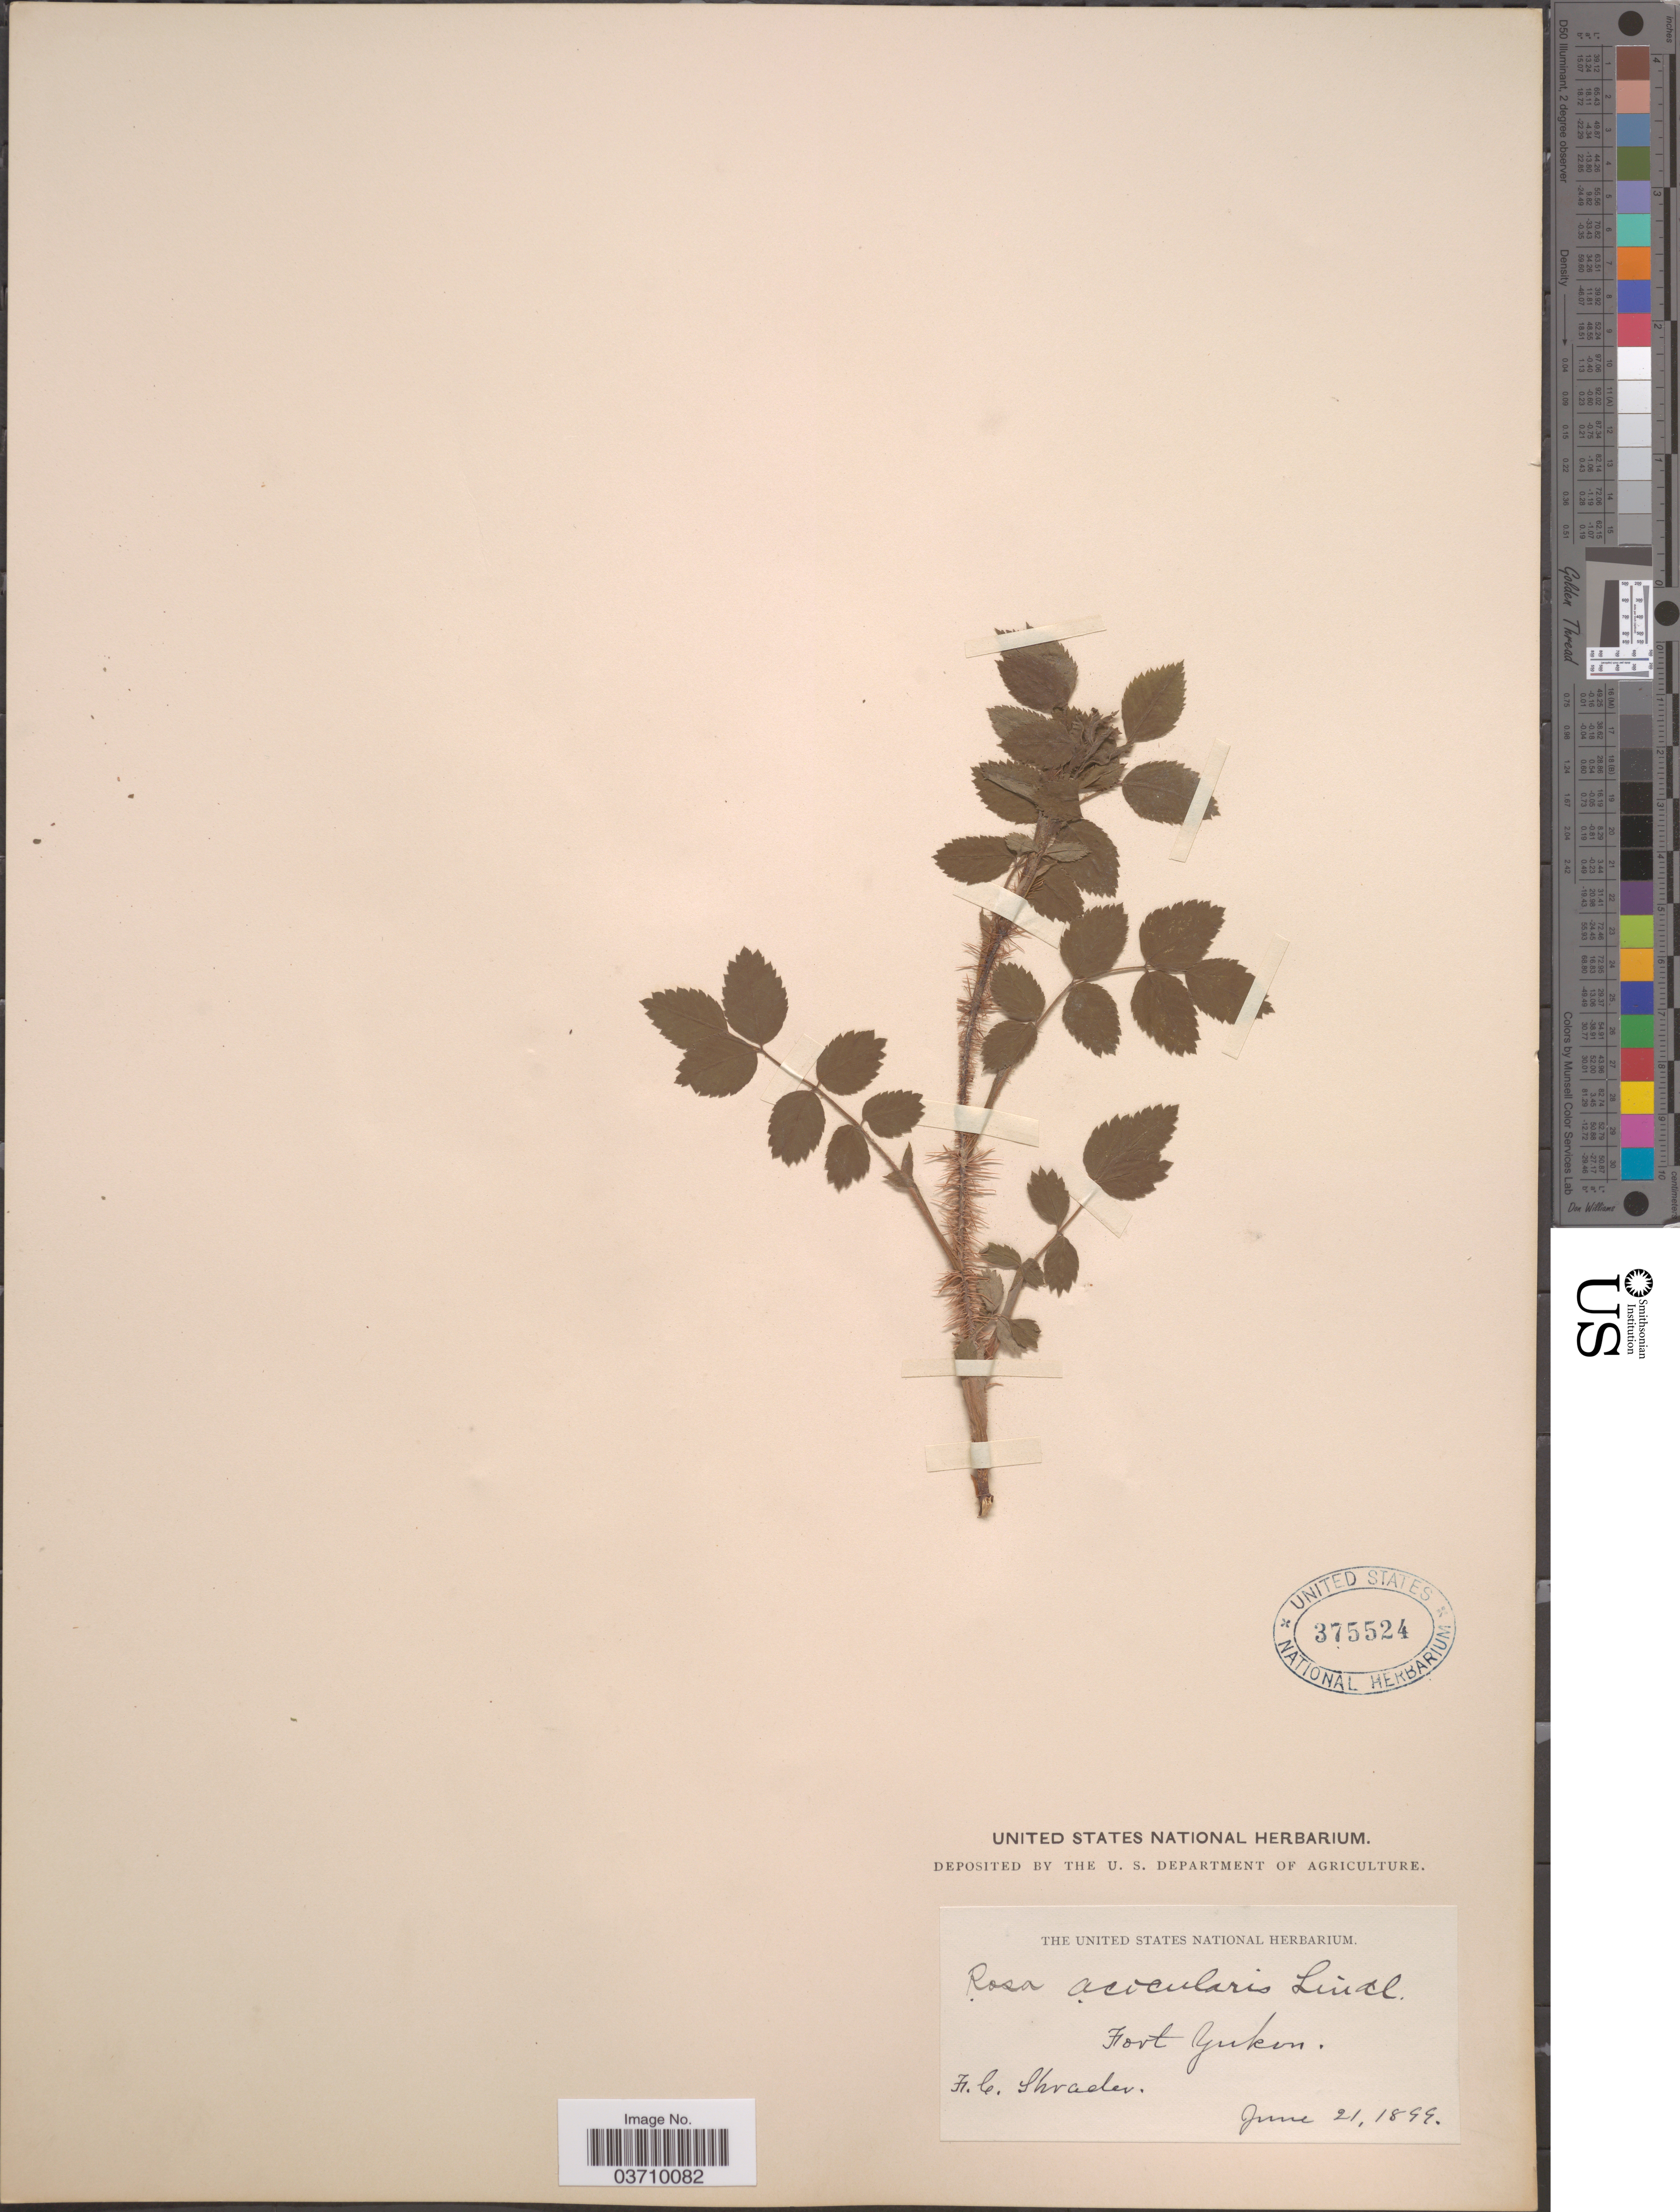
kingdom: Plantae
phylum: Tracheophyta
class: Magnoliopsida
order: Rosales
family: Rosaceae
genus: Rosa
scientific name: Rosa acicularis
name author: Lindl.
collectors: F. Shrader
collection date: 1899-06-21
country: United States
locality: Fort Yukon.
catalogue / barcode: US 375524